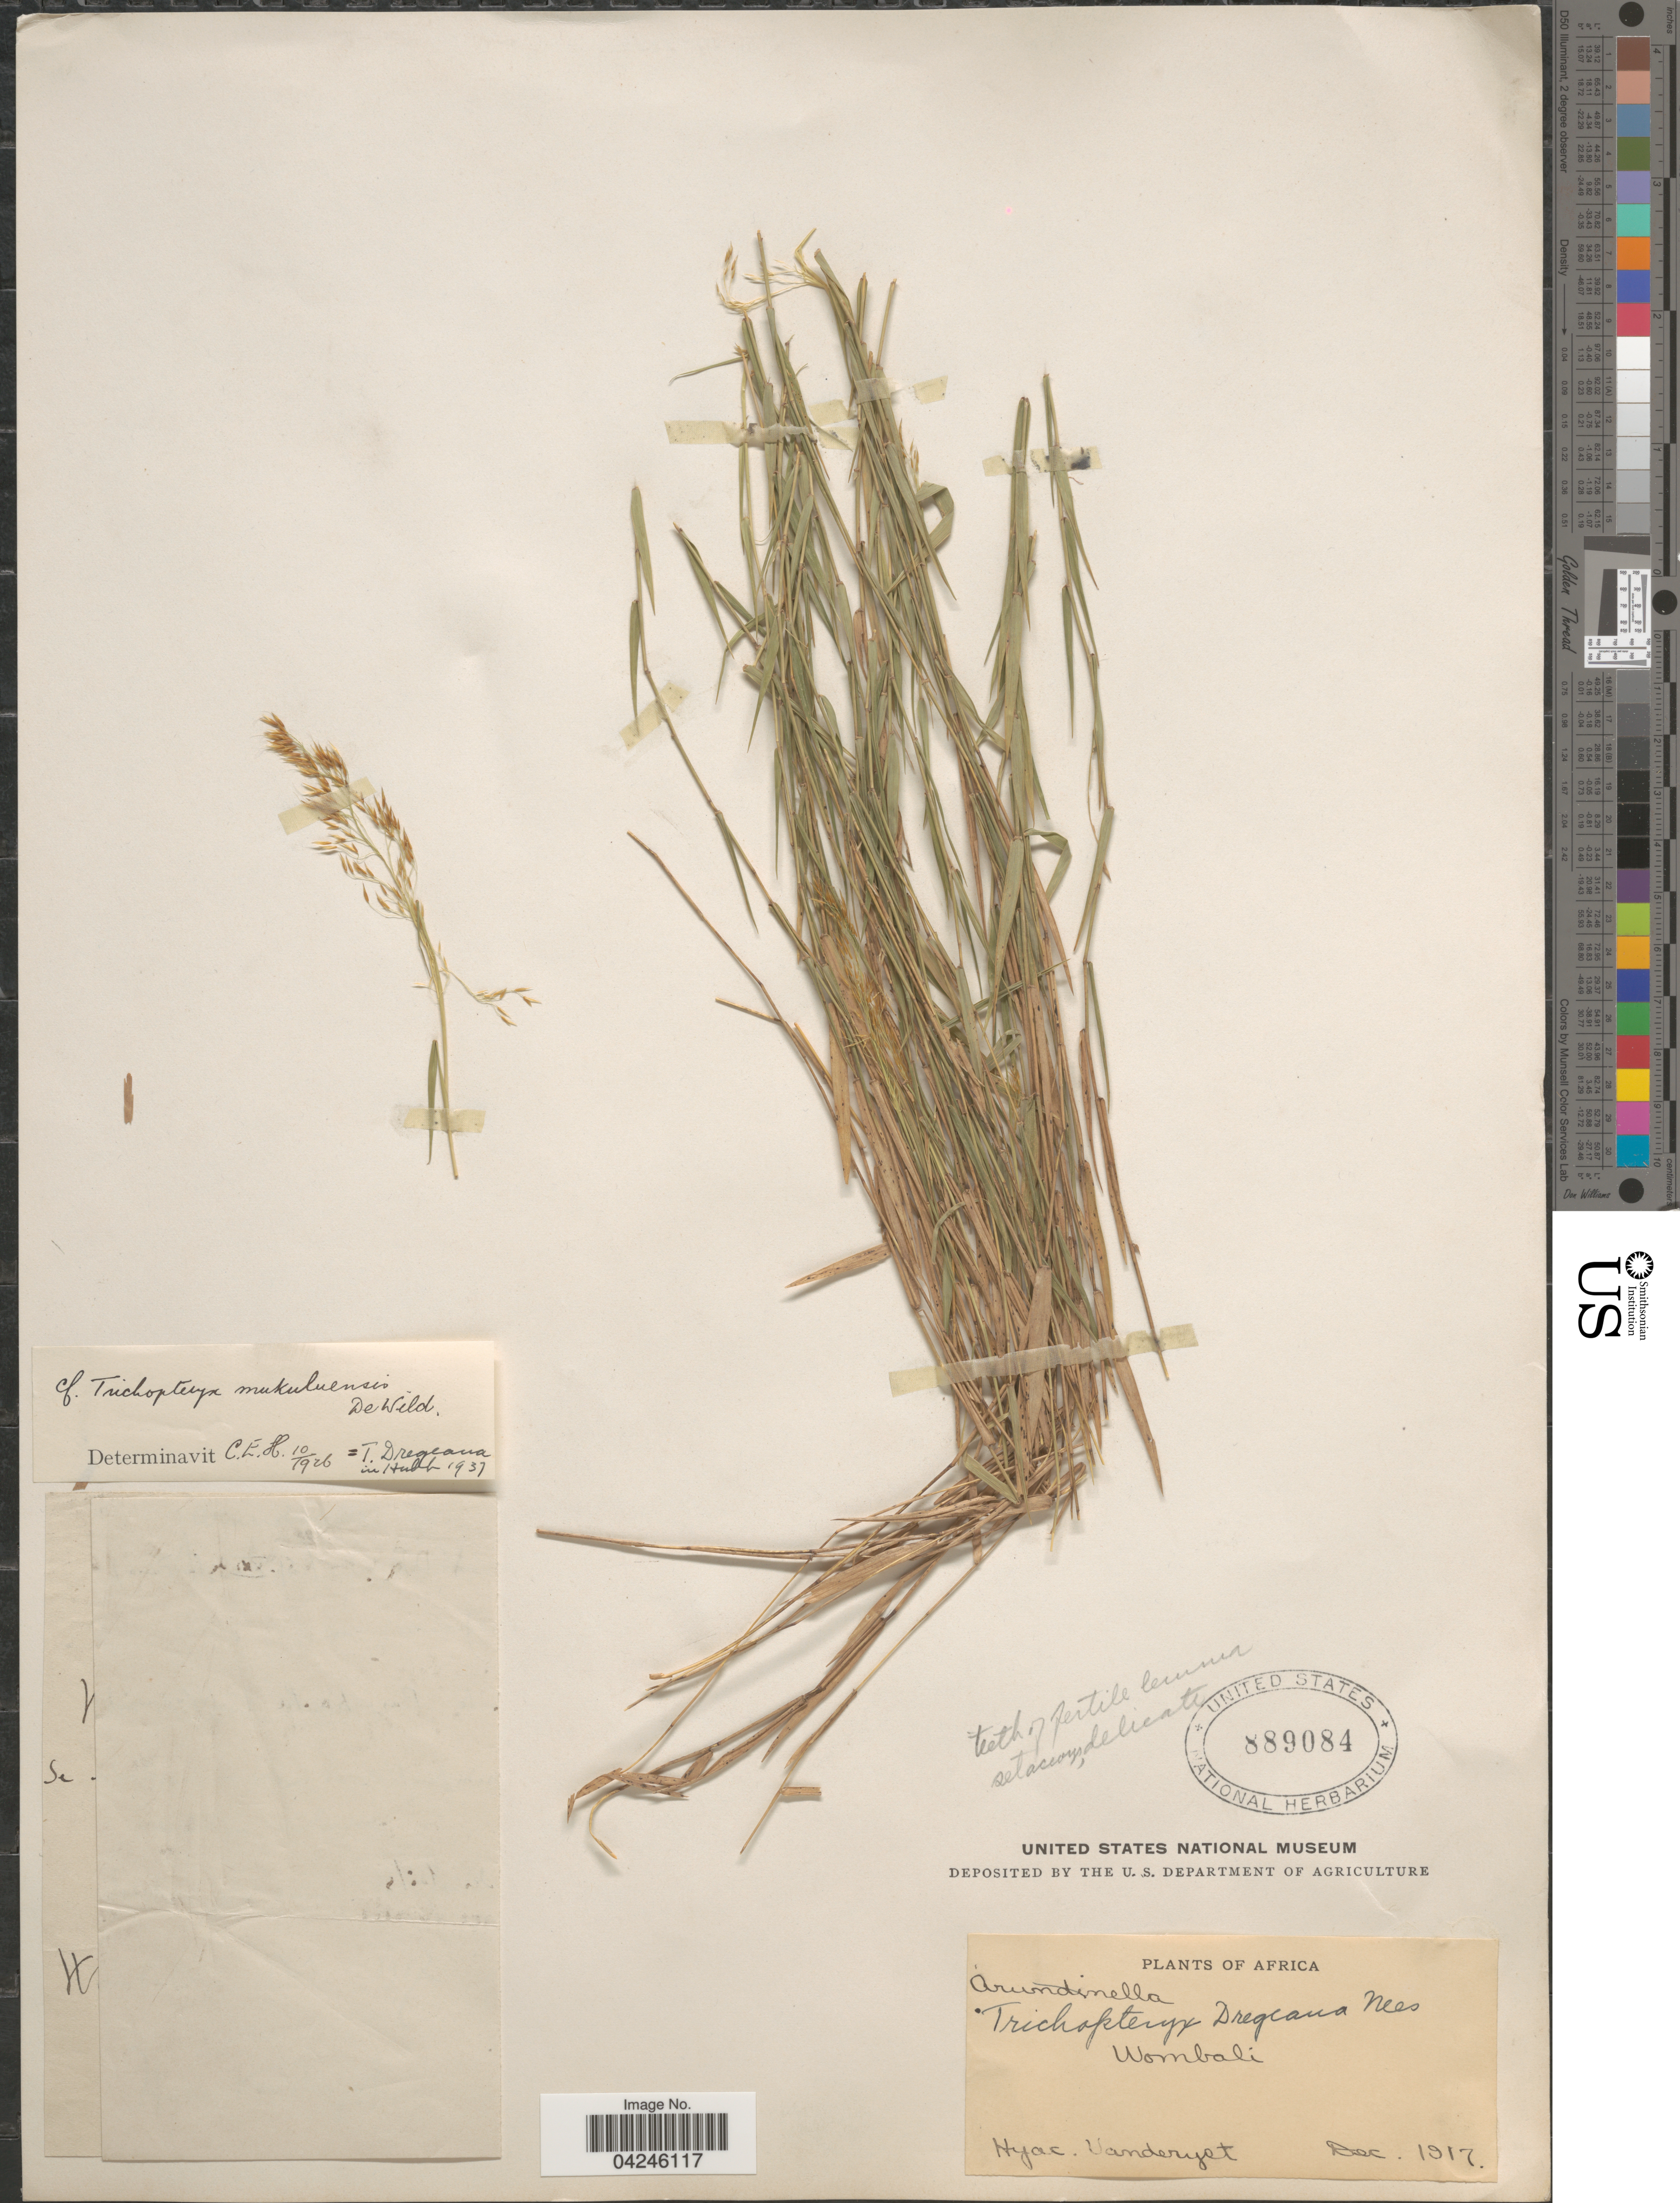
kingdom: Plantae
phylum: Tracheophyta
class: Liliopsida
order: Poales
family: Poaceae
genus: Trichopteryx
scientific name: Trichopteryx dregeana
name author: Nees ex Lindl.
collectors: H. J. R. Vanderyst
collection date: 1917-12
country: Congo, Democratic Republic of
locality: Africa. Wombali.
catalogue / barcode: US 889084